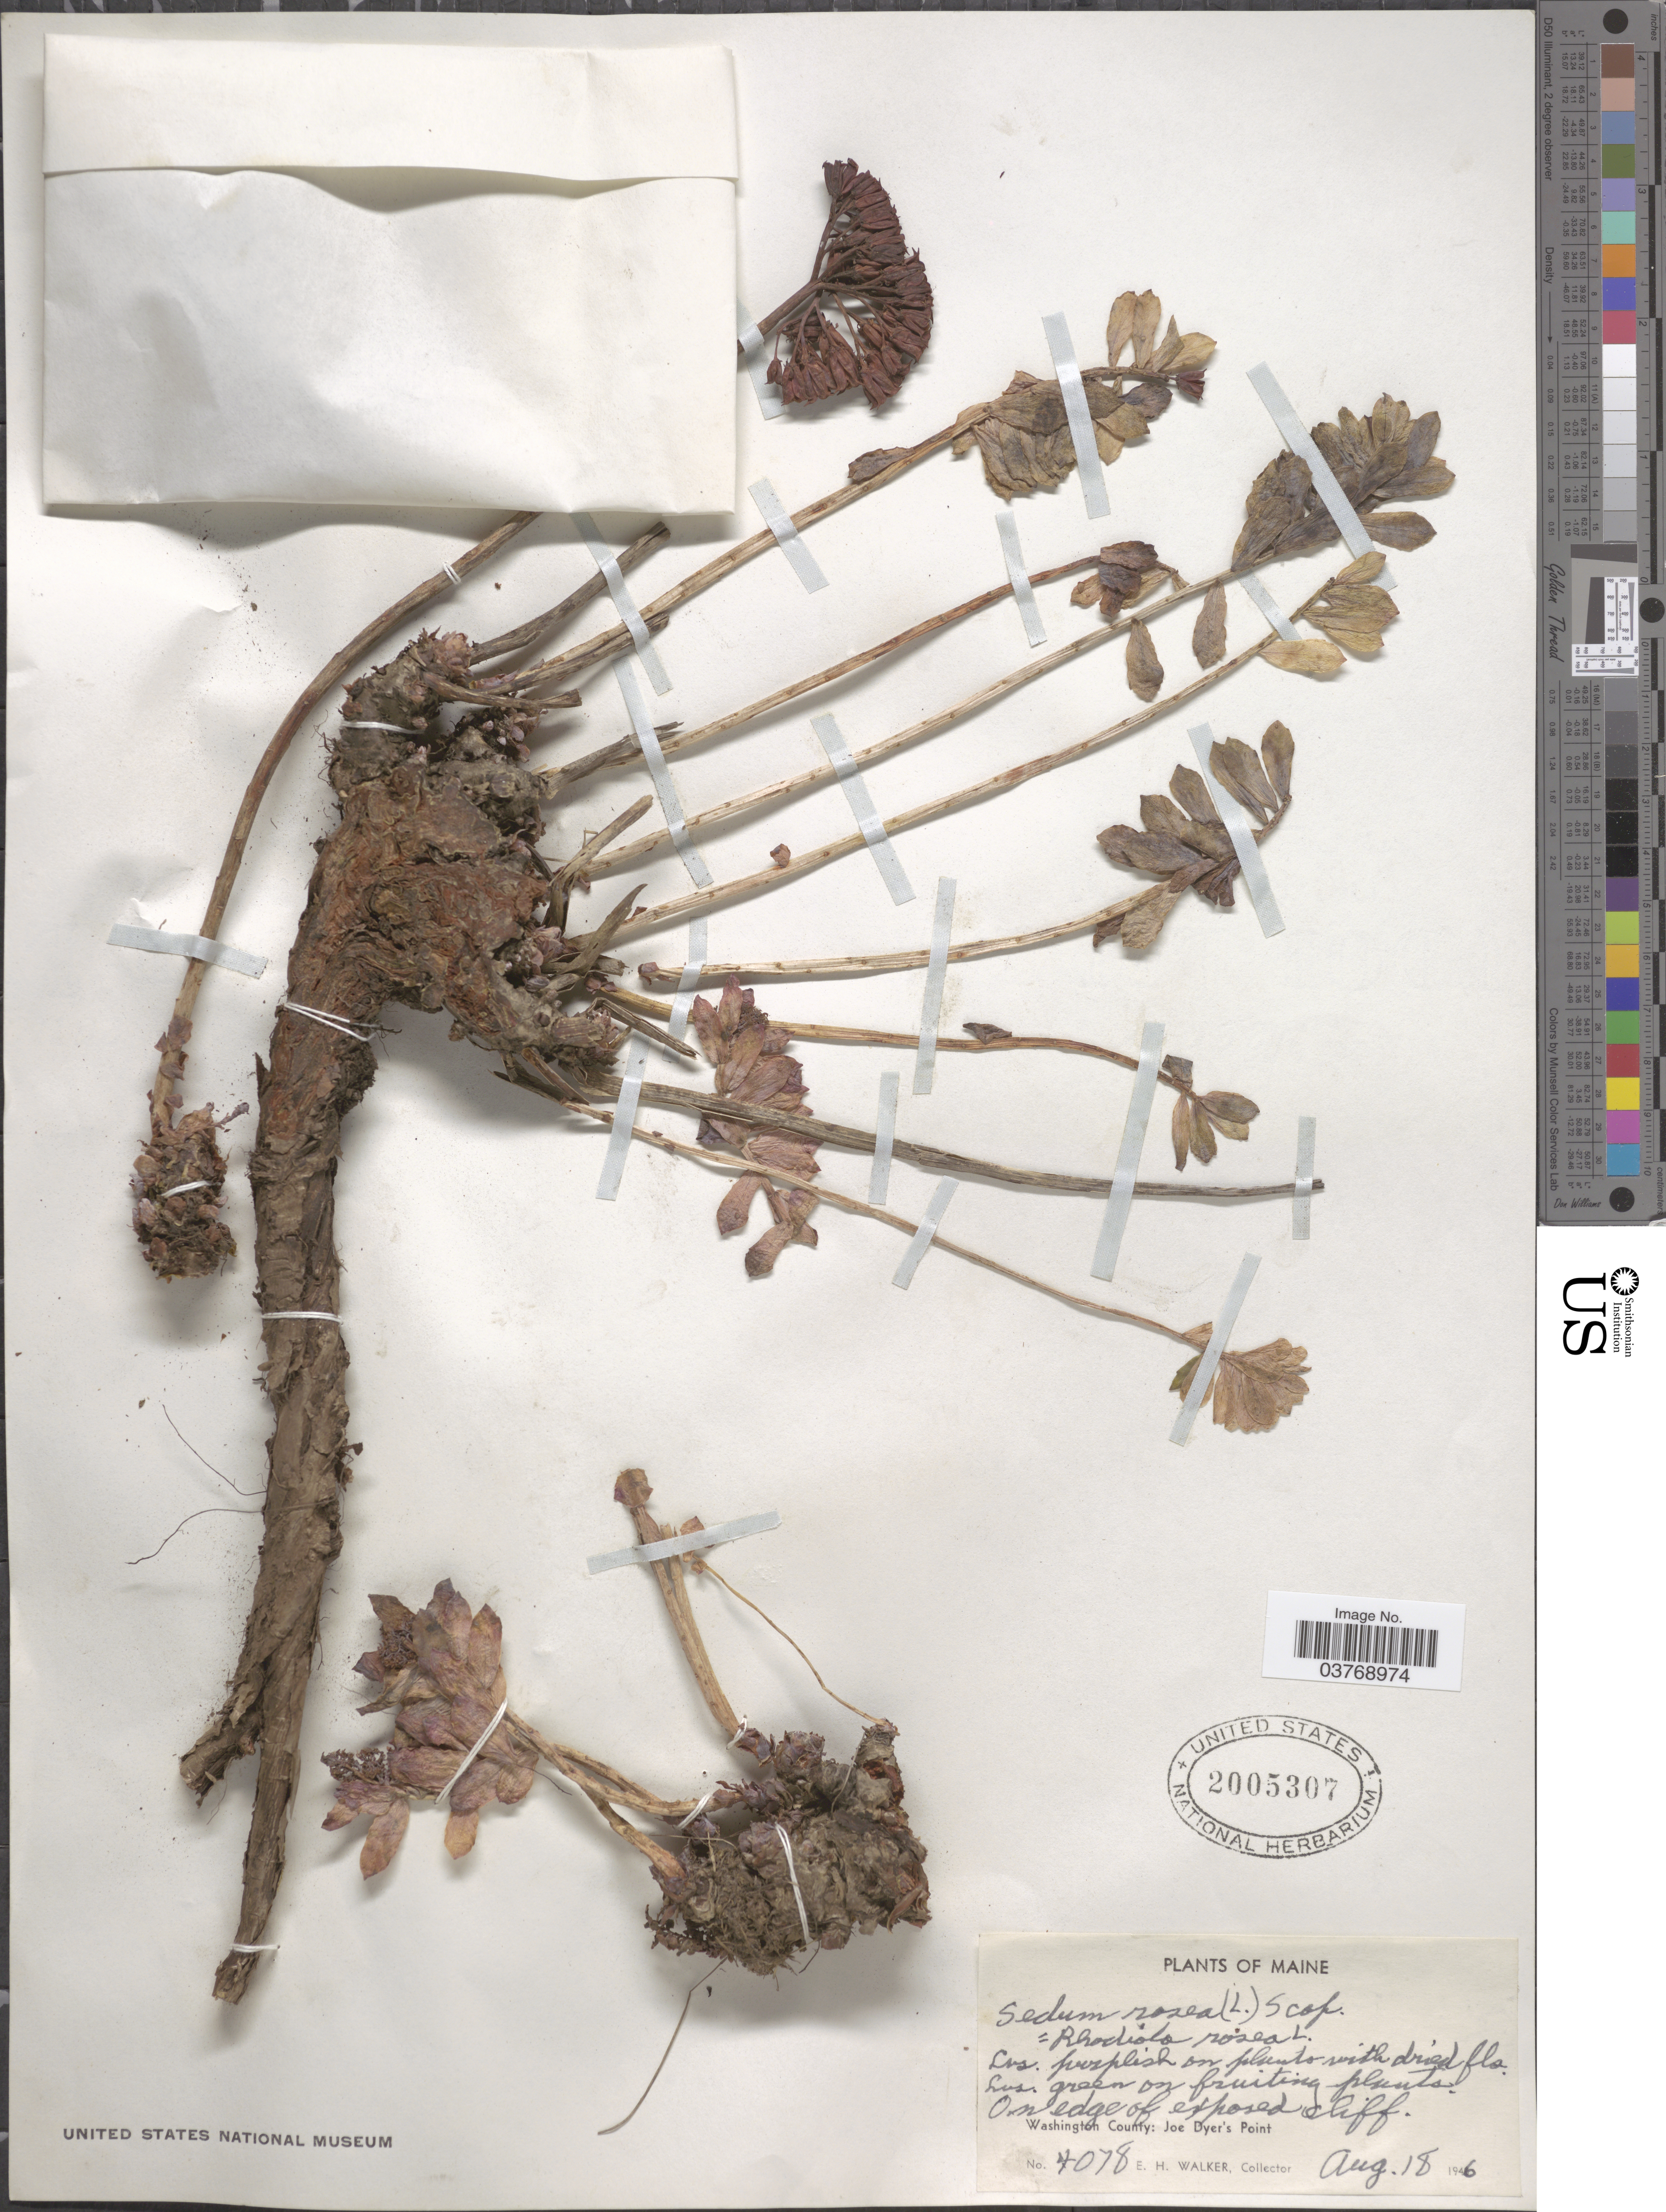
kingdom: Plantae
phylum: Tracheophyta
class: Magnoliopsida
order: Saxifragales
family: Crassulaceae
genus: Rhodiola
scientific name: Rhodiola rosea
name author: L.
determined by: Strong, Mark T., (BOT), Smithsonian Institution - National Museum of Natural History (UNITED STATES)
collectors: E. H. Walker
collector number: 4078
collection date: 1946-08-18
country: United States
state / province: Maine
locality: Washington County: Joe Dyer's Point.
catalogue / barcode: US 2005307